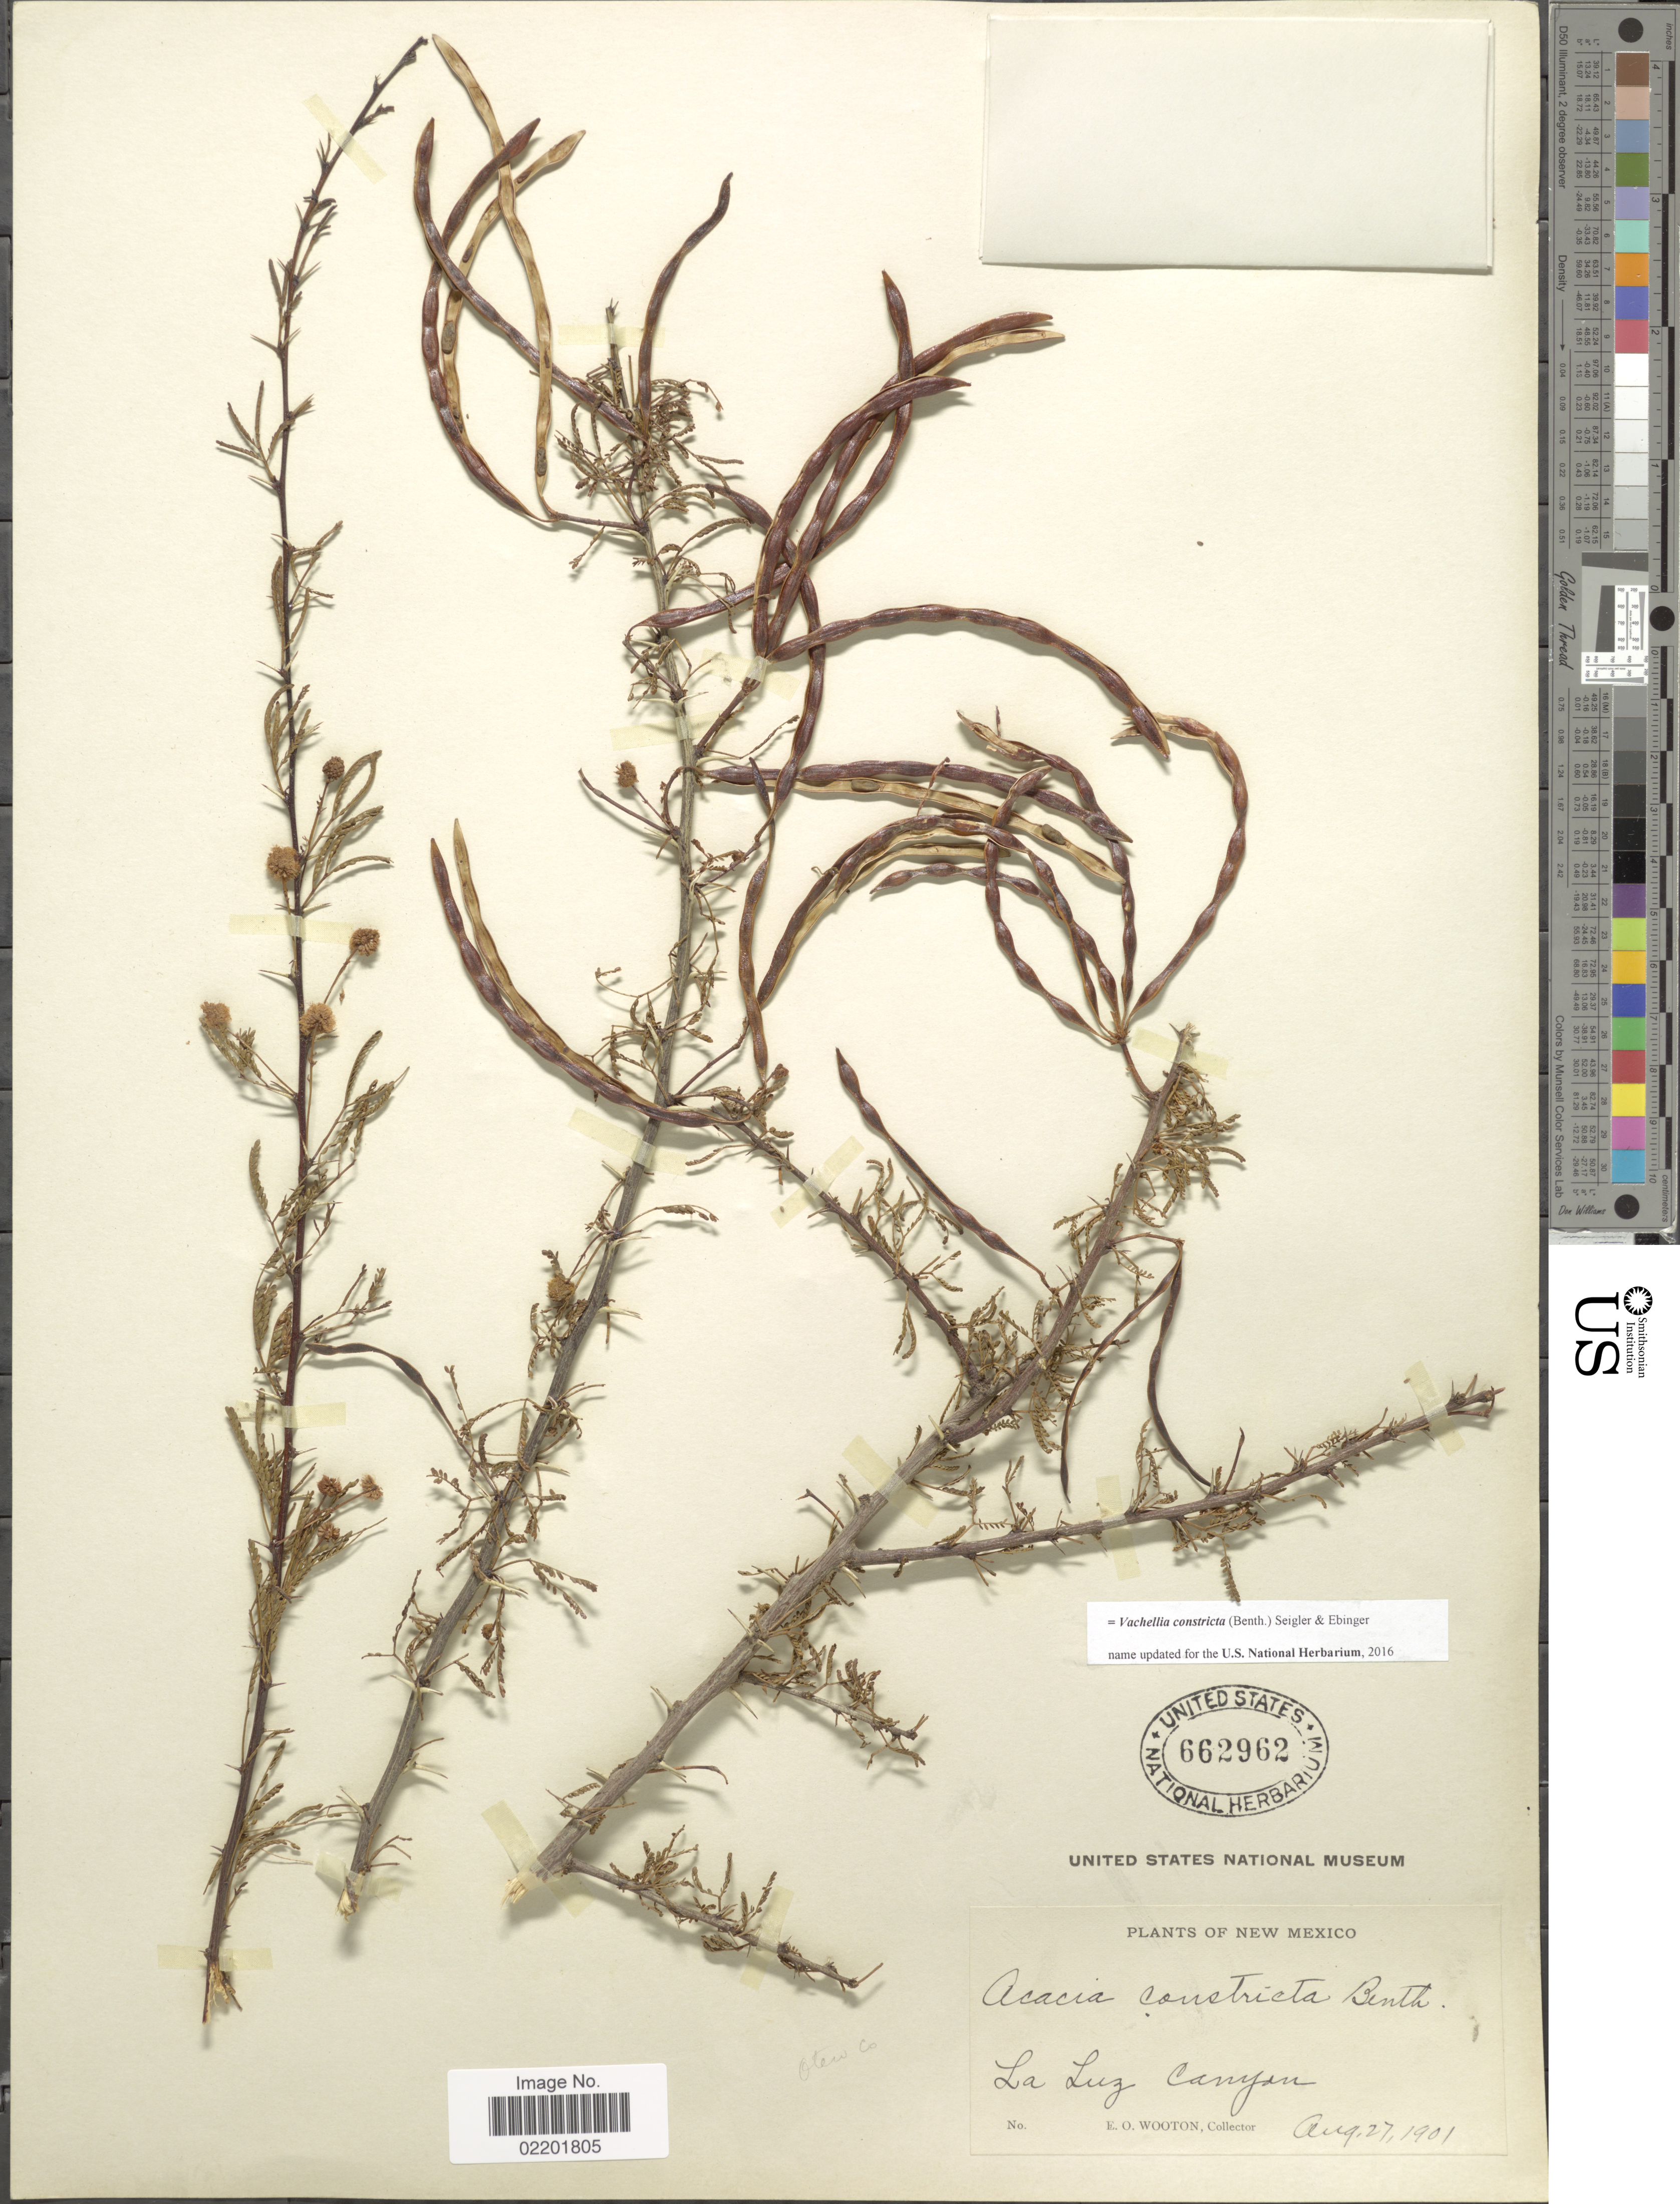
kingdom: Plantae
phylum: Tracheophyta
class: Magnoliopsida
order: Fabales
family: Fabaceae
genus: Vachellia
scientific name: Vachellia constricta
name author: (Benth.) Seigler & Ebinger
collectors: E. O. Wooton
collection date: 1901-08-27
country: United States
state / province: New Mexico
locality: La Luz Canyon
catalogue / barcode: US 662962